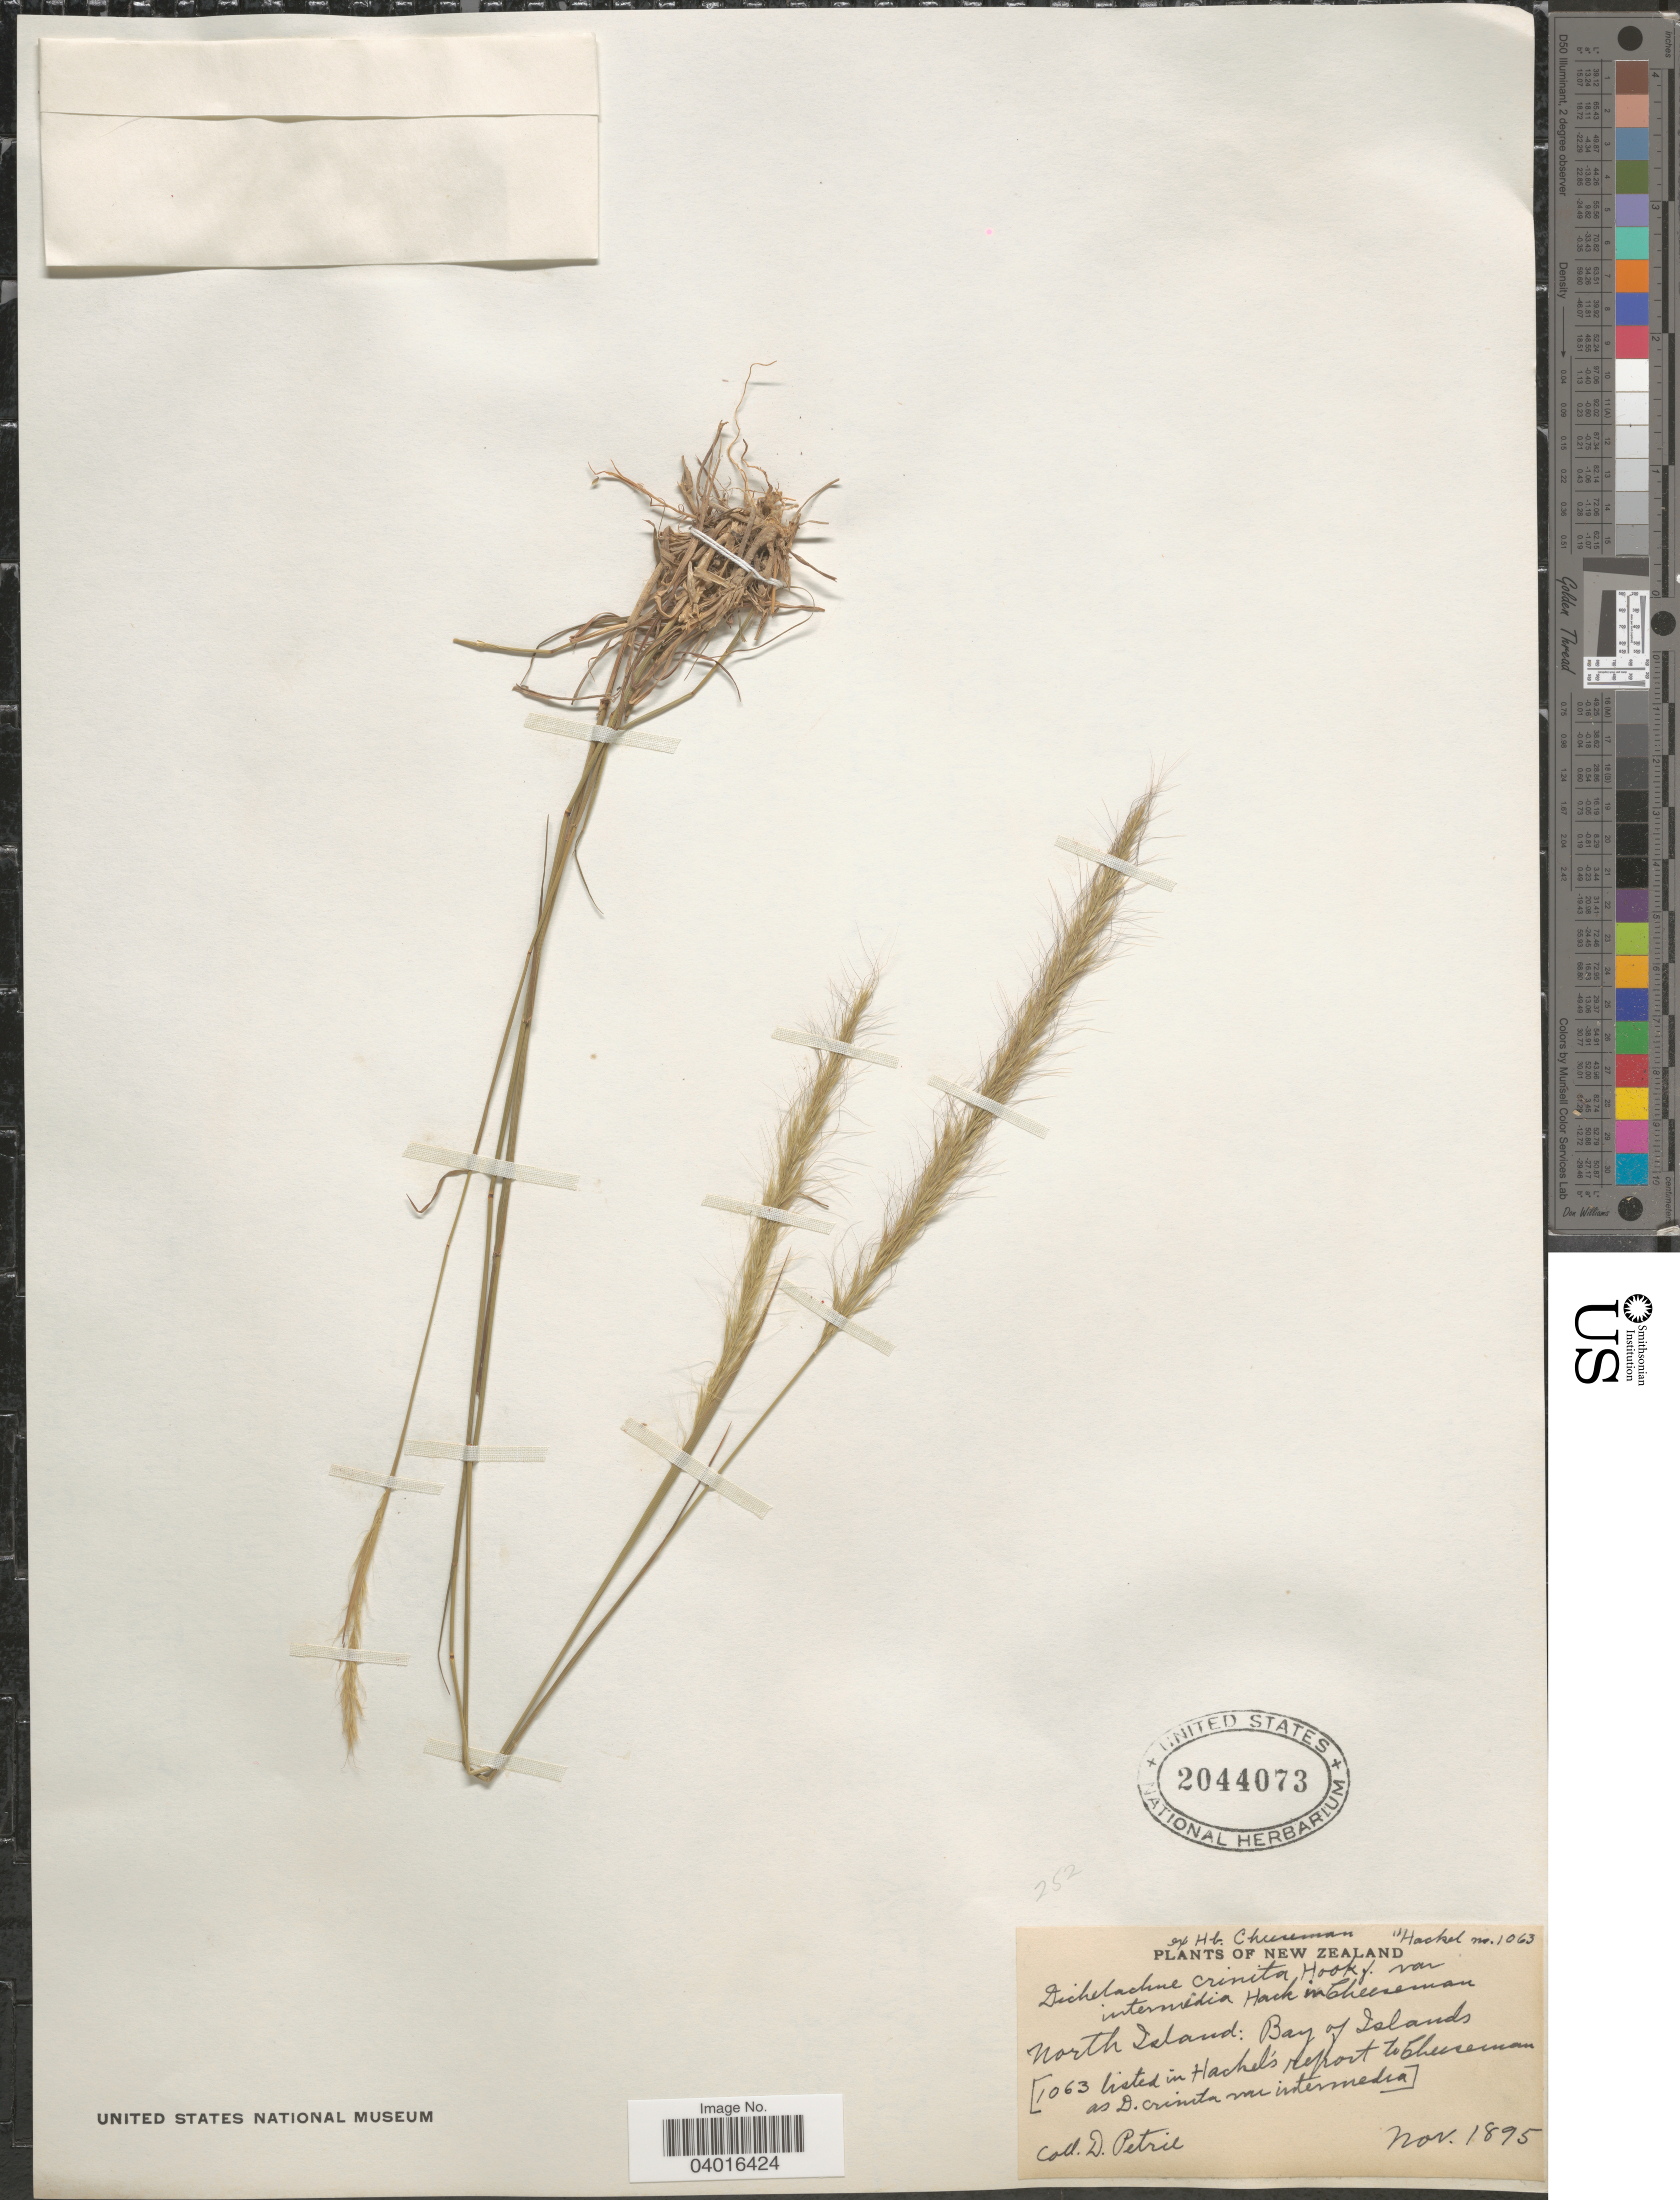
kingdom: Plantae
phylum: Tracheophyta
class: Liliopsida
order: Poales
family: Poaceae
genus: Pentapogon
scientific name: Pentapogon crinitus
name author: (L. f.) P.M. Peterson et al.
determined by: Wagner, W. L., (BOT), Smithsonian Institution - National Museum of Natural History (UNITED STATES)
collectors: D. Petrie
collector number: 1063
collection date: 1895-11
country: New Zealand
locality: North Island: Bay of Islands.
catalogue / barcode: US 2044073